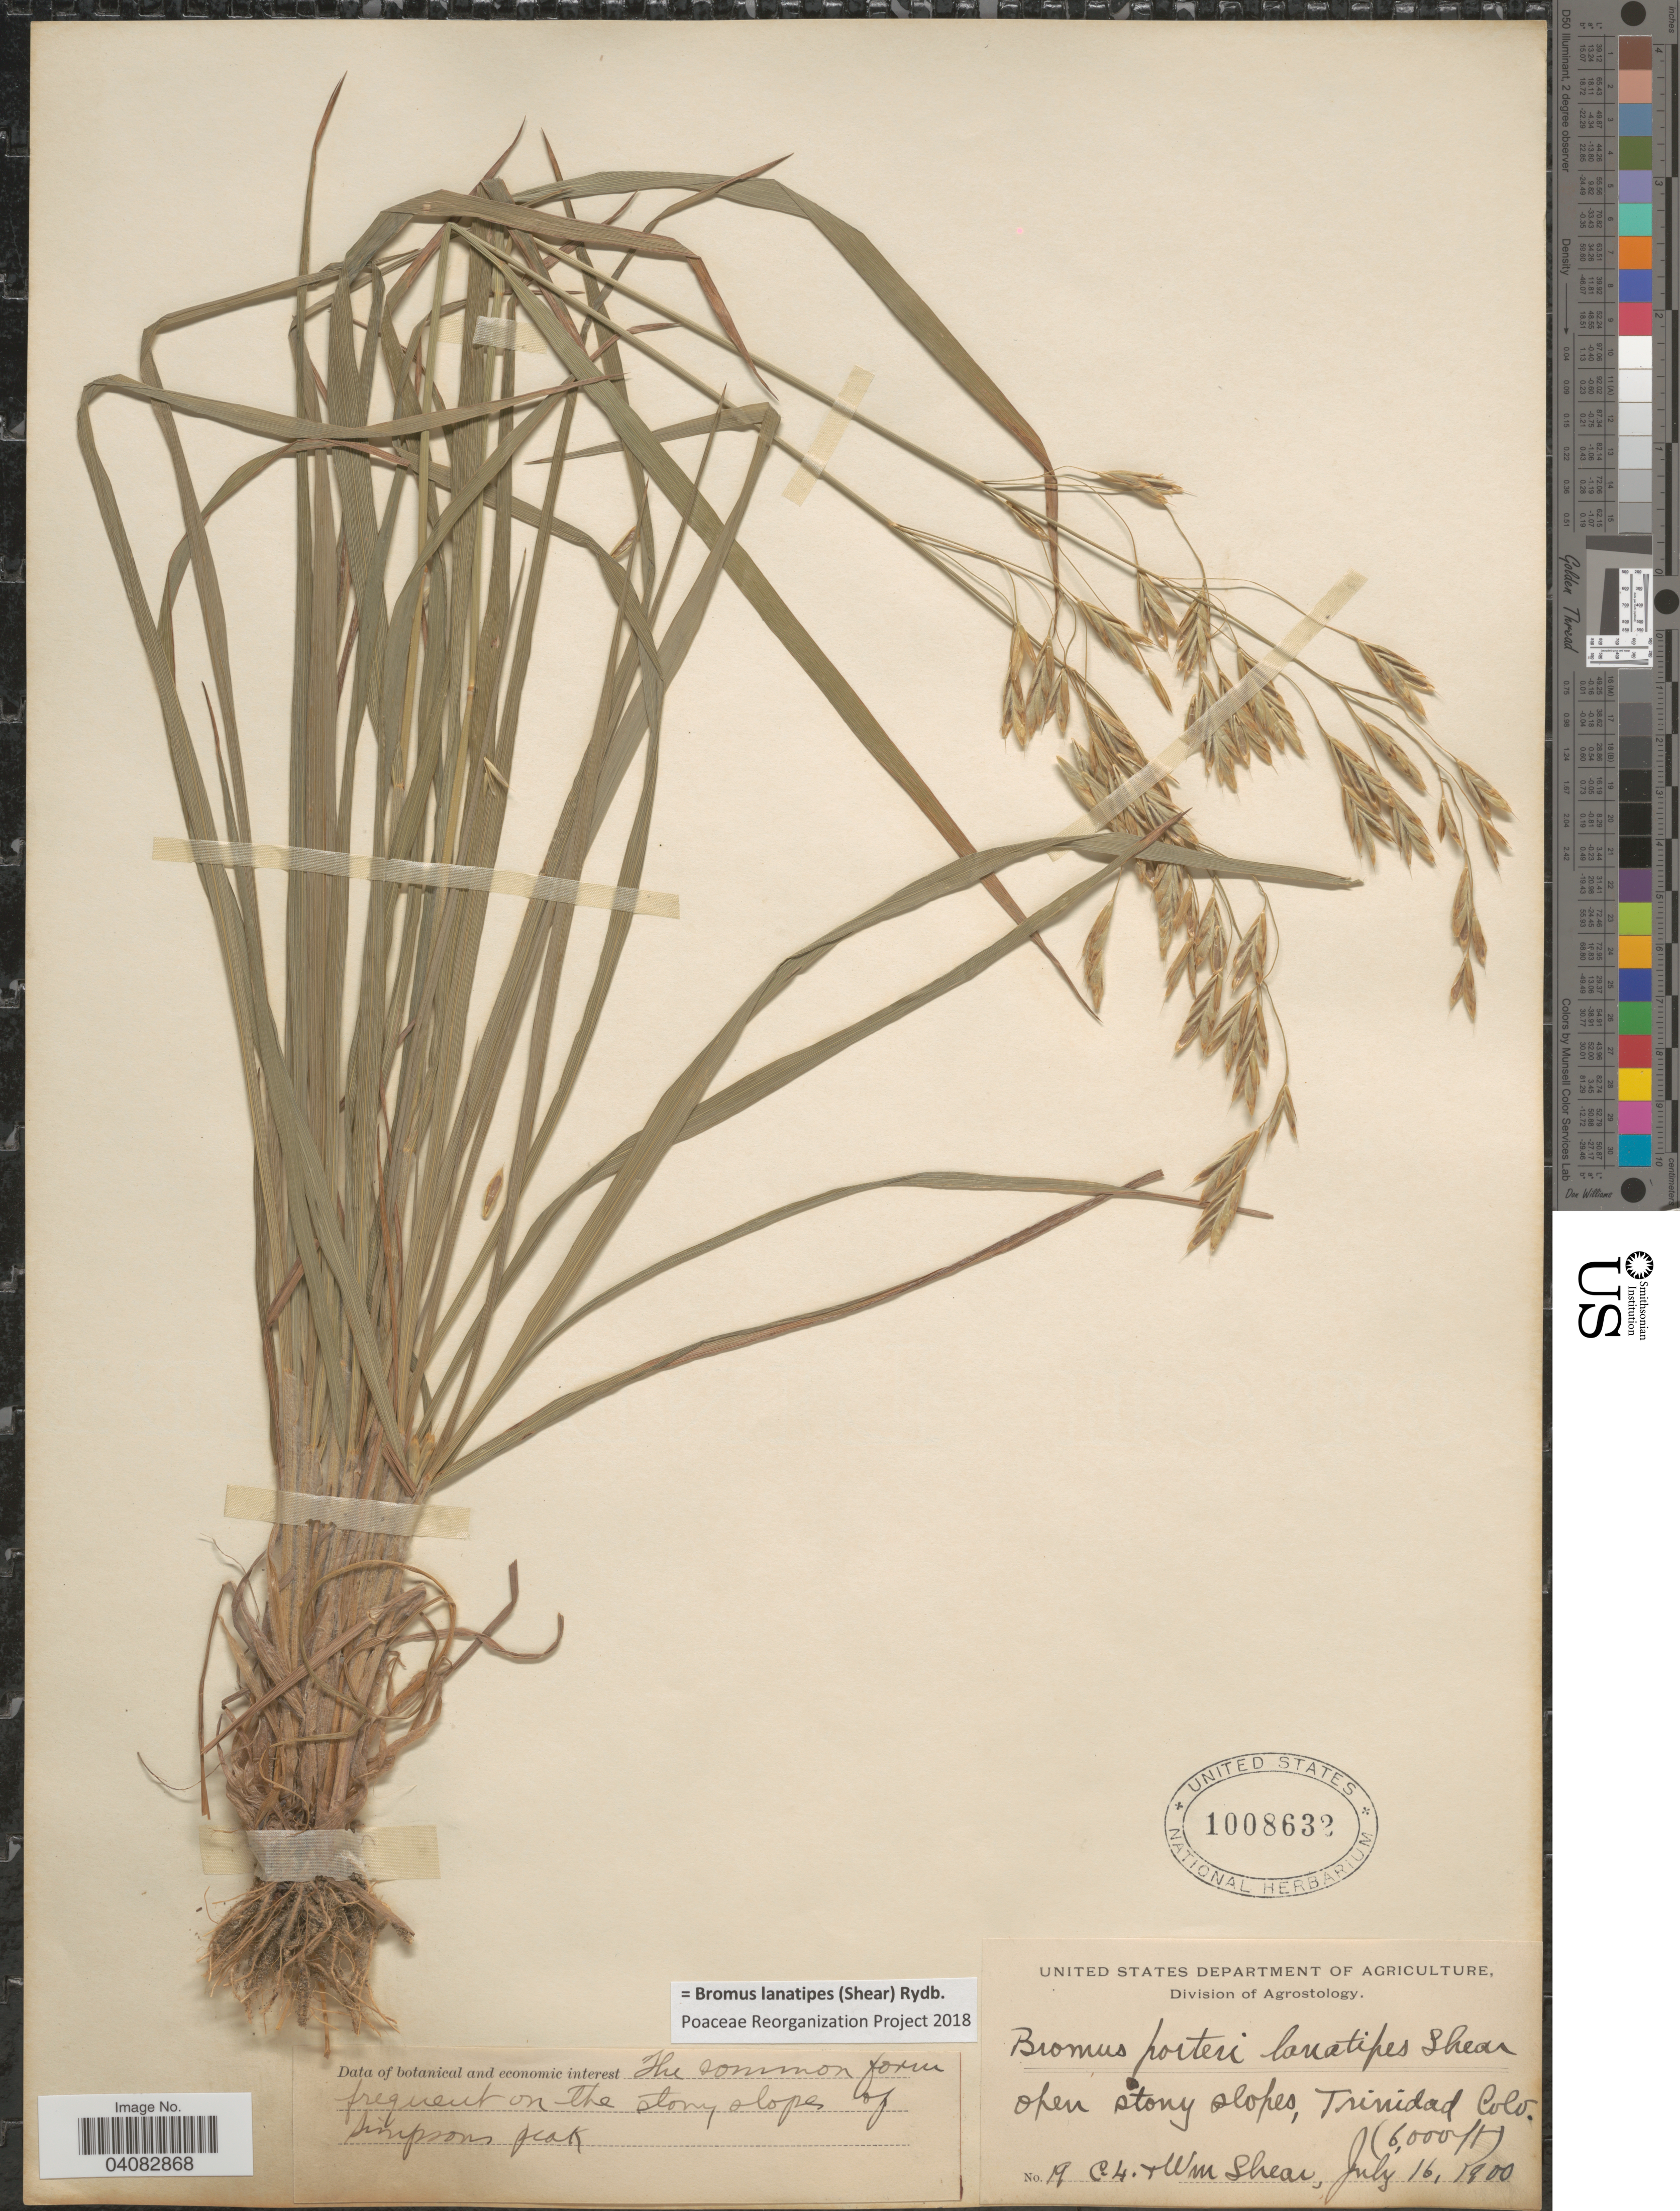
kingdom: Plantae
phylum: Tracheophyta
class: Liliopsida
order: Poales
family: Poaceae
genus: Bromus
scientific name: Bromus lanatipes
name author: (Shear) Rydb.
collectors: C. L. Shear & W. Shear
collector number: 19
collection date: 1900-07-16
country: United States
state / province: Colorado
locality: Open stony slopes, Trinidad.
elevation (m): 1829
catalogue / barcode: US 1008632